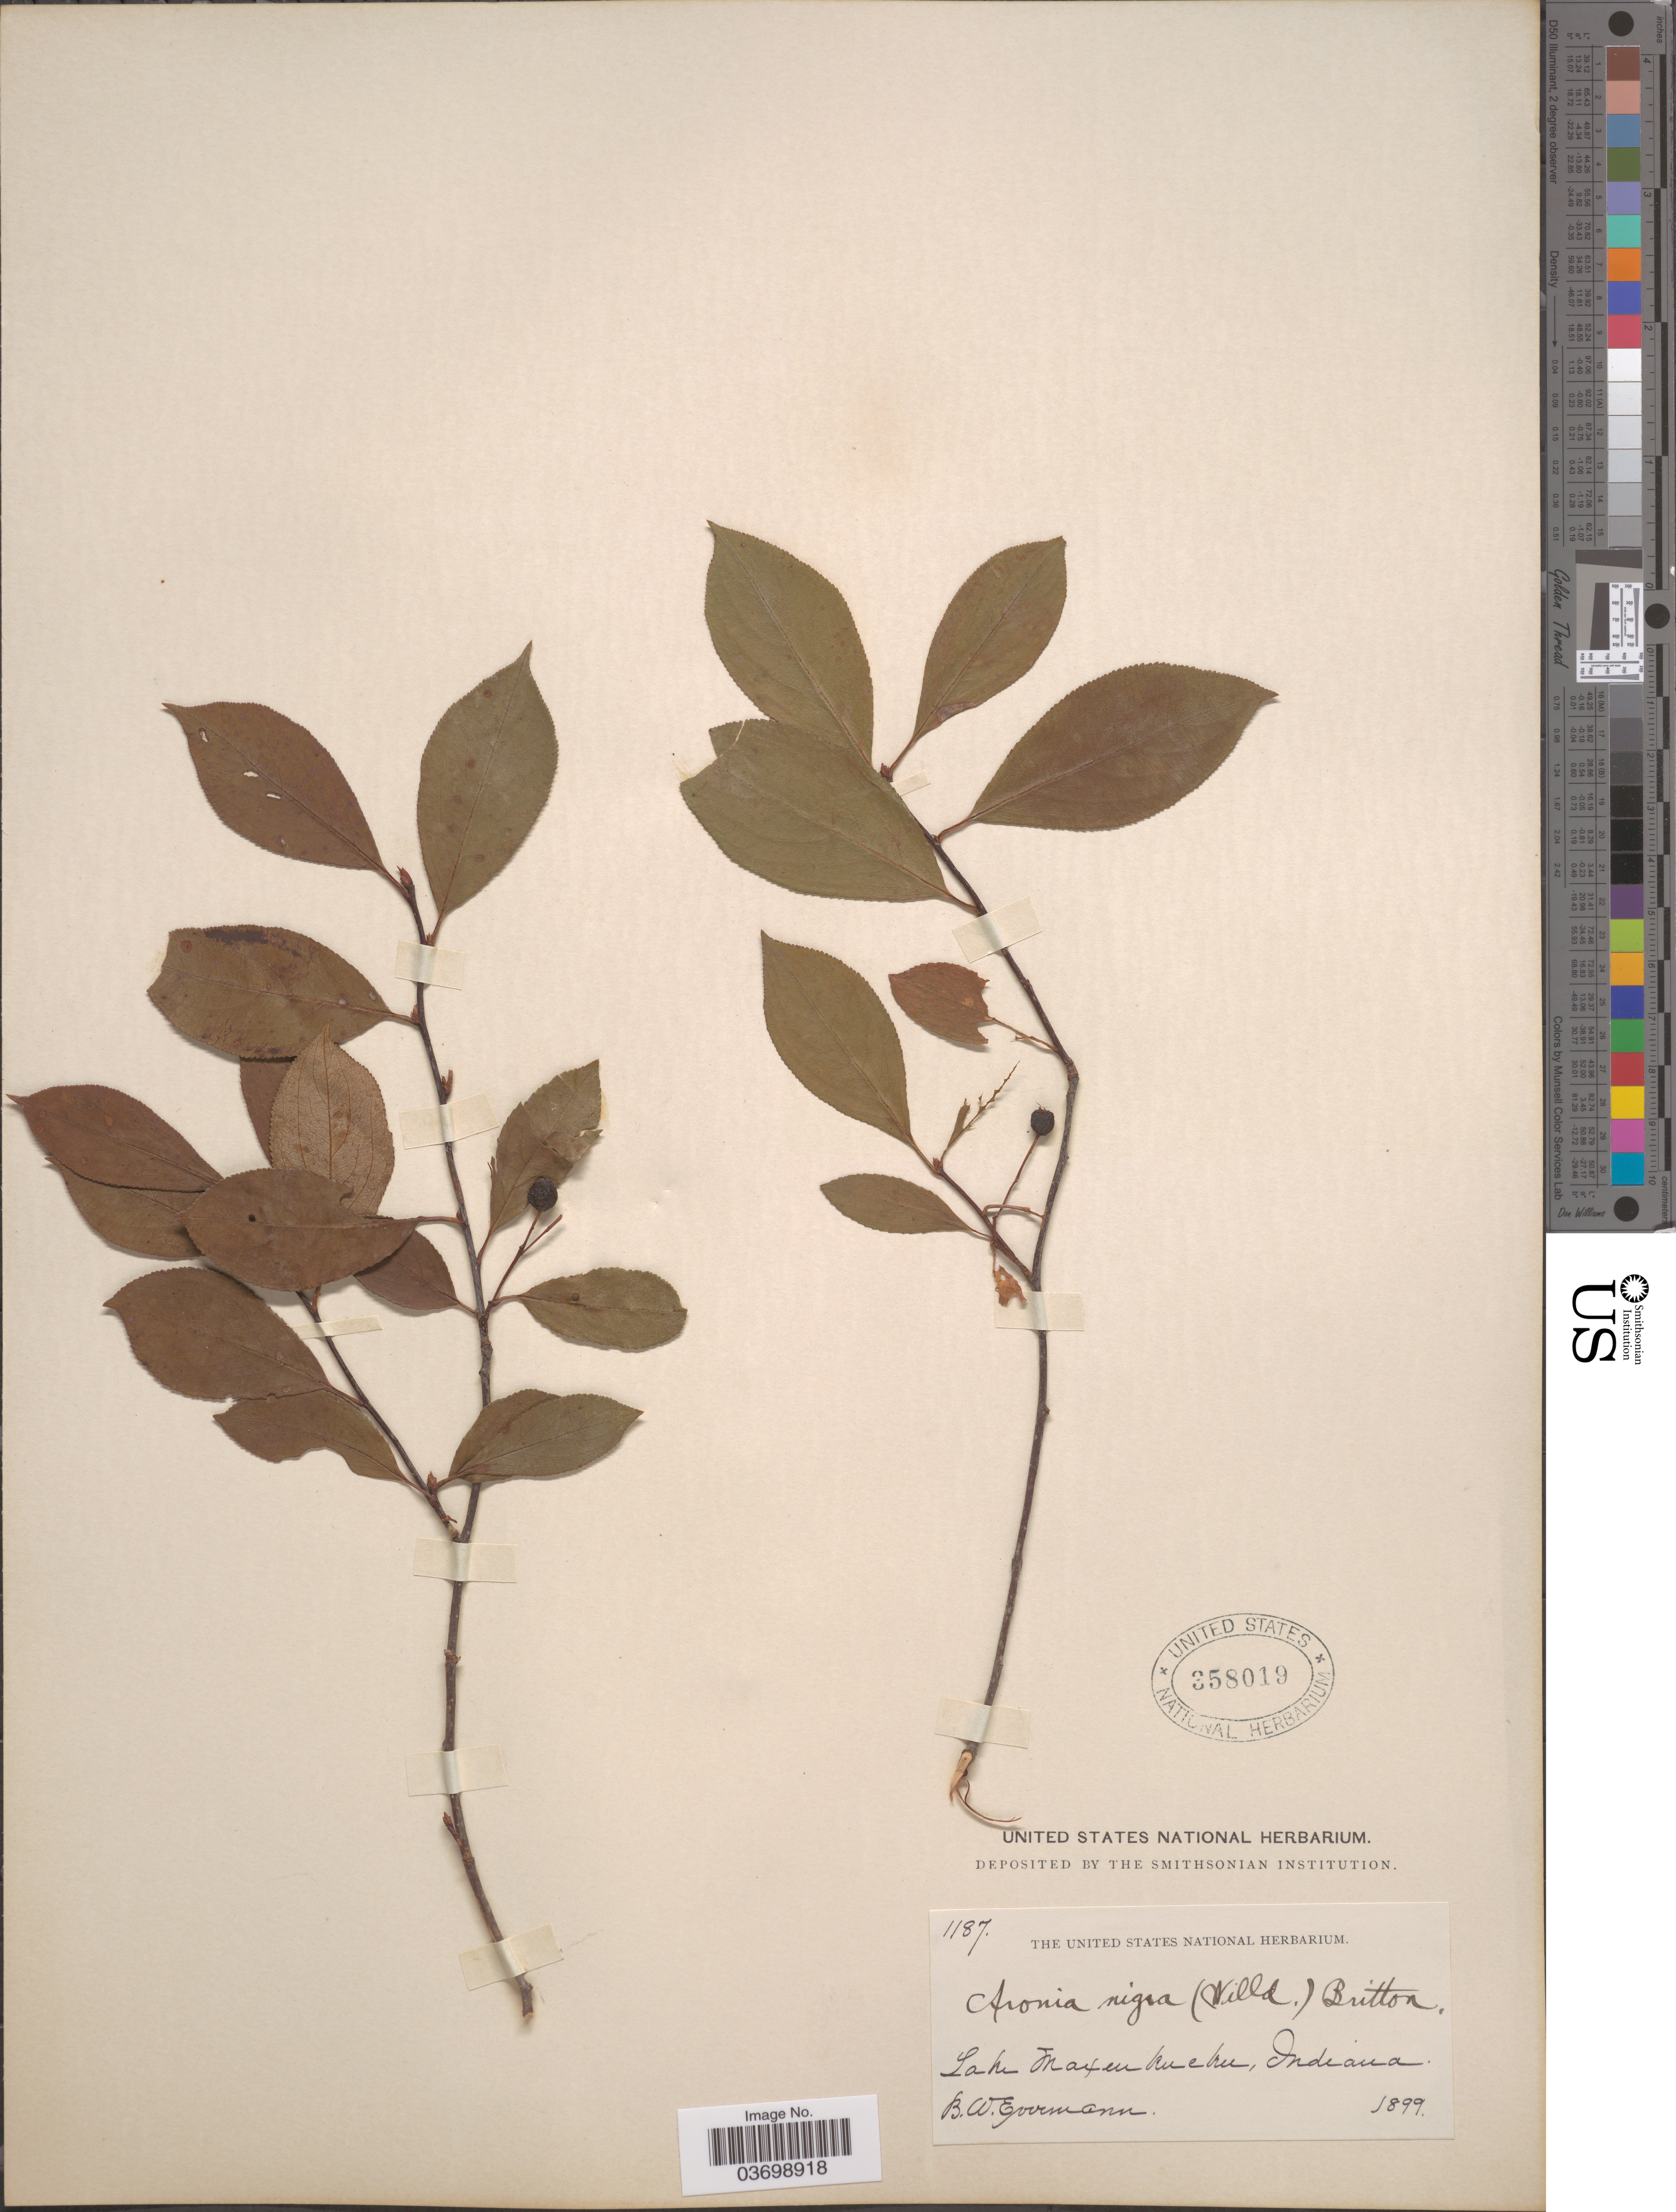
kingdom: Plantae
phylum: Tracheophyta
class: Magnoliopsida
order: Rosales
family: Rosaceae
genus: Aronia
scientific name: Aronia melanocarpa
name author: (Michx.) Elliott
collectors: B. W. Evermann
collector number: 1187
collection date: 1899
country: United States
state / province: Indiana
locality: Lake Maxenkuckee.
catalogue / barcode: US 358019